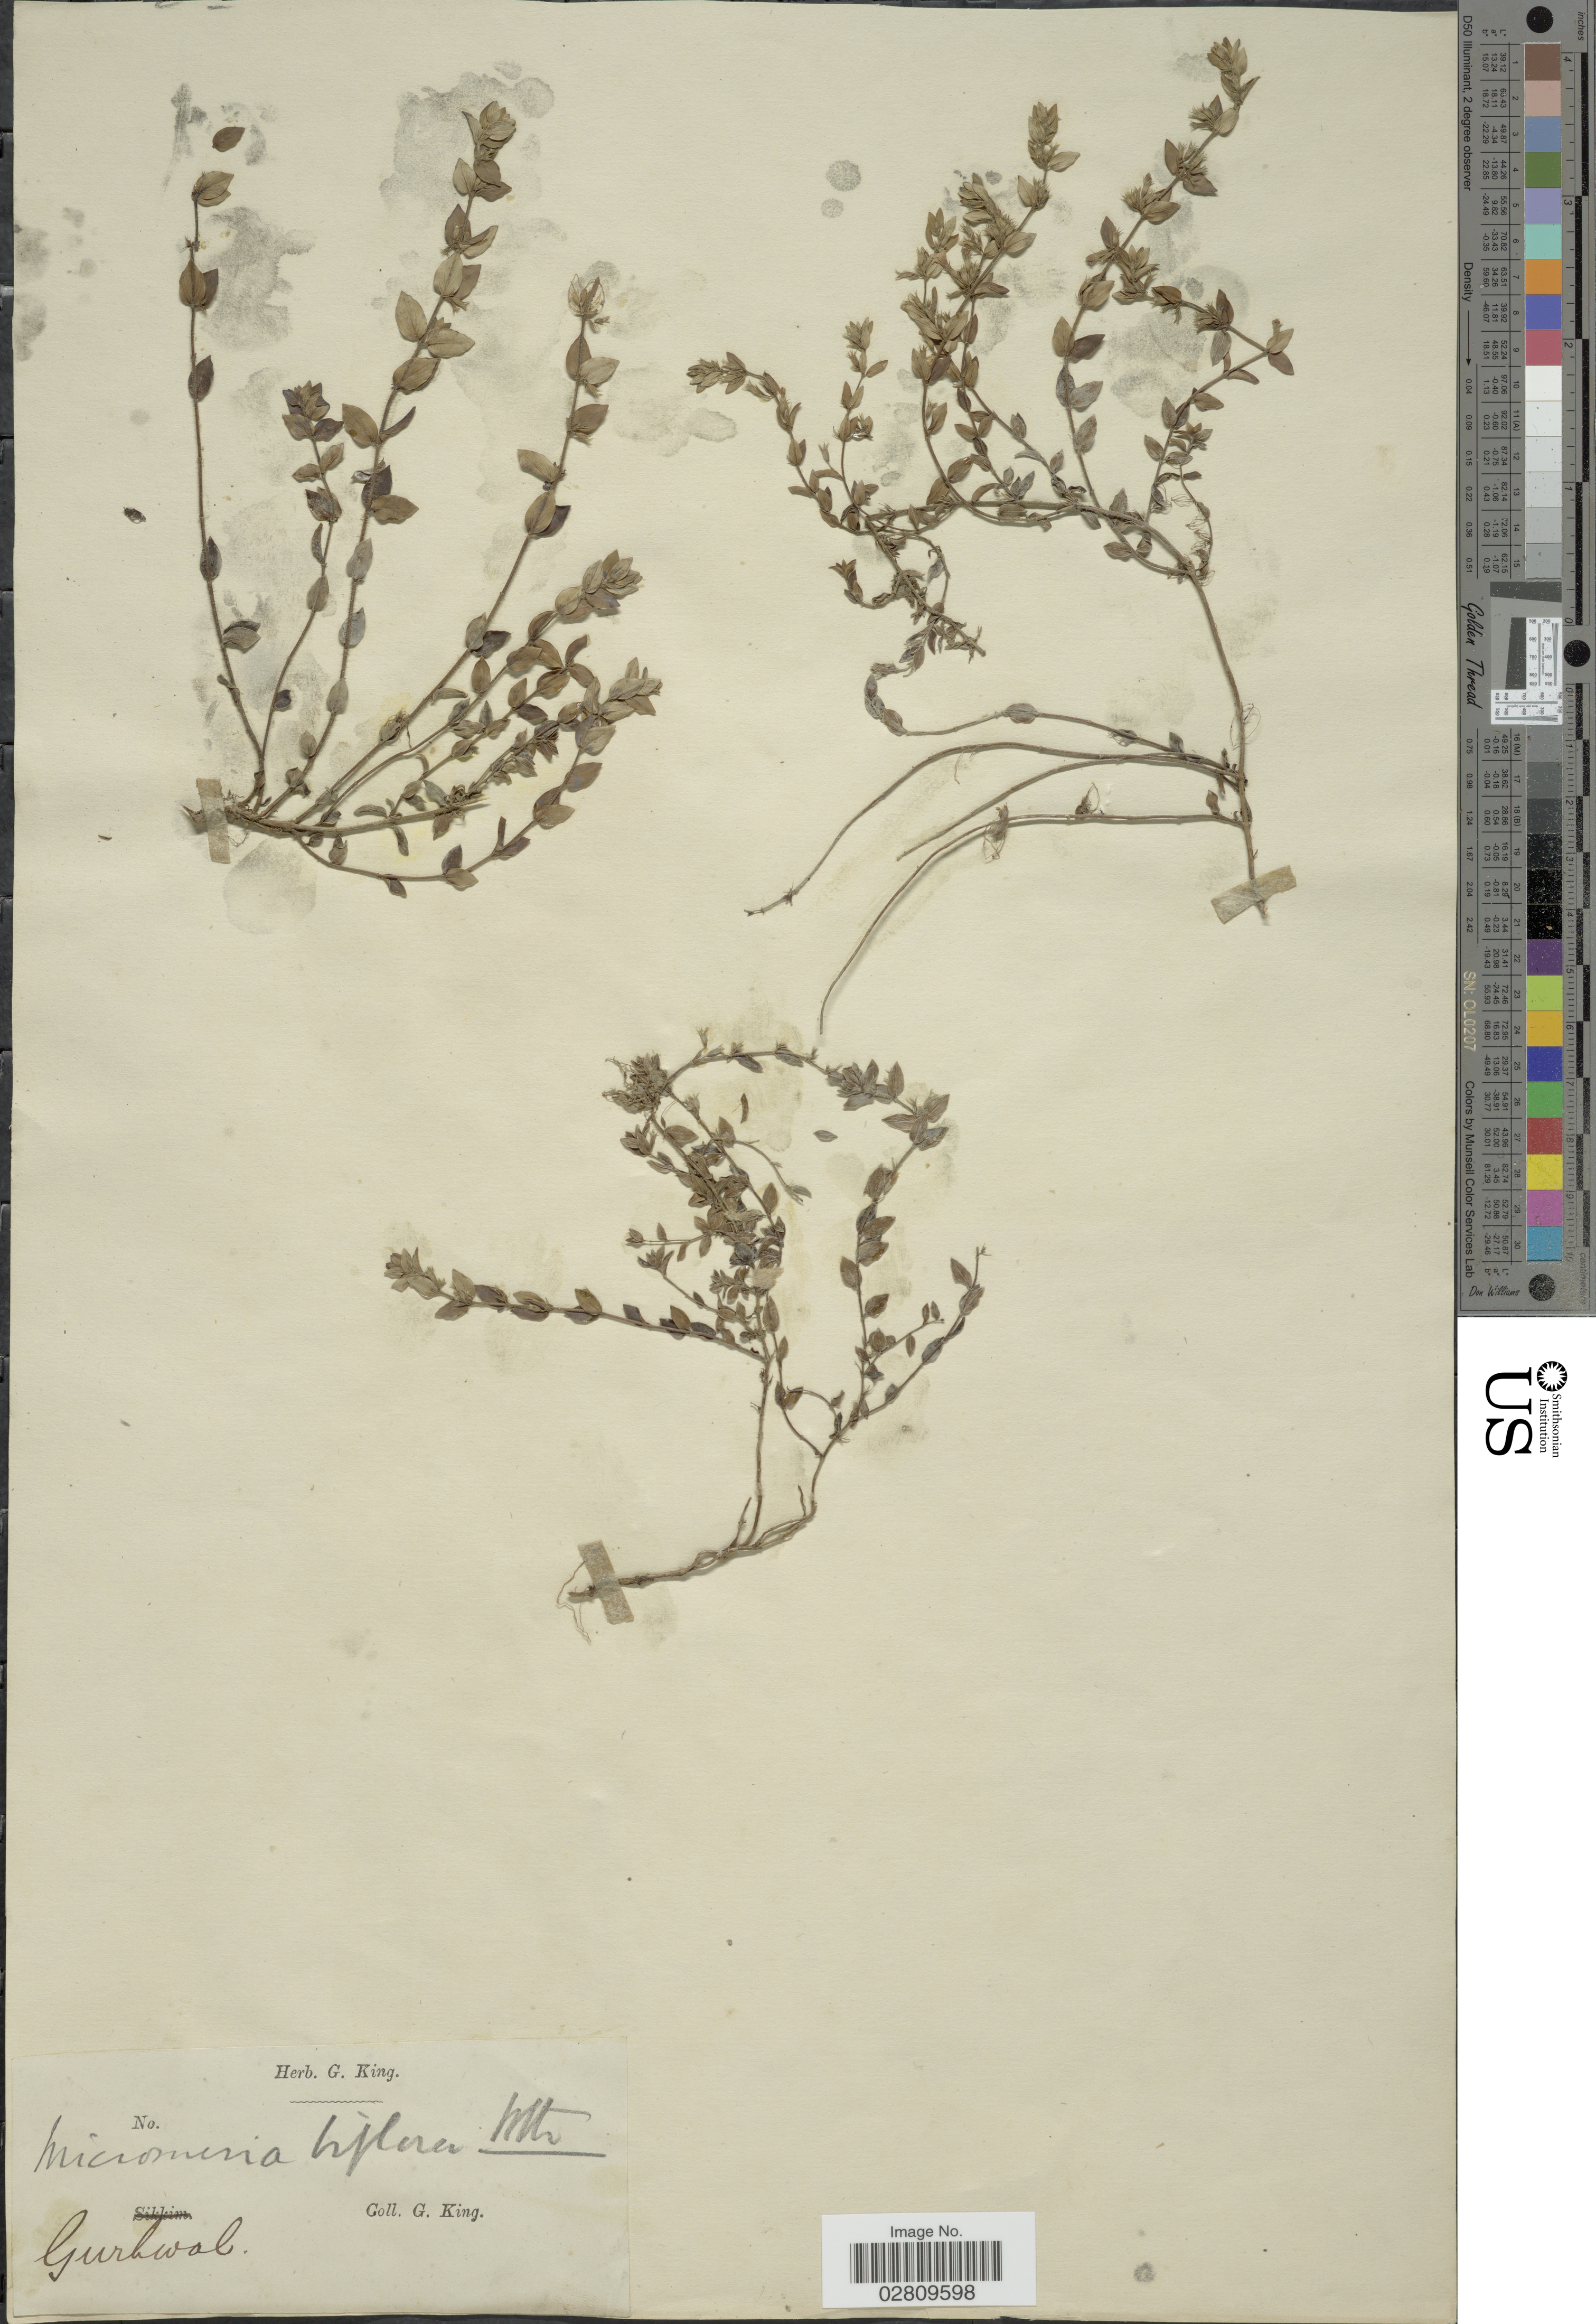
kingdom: Plantae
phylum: Tracheophyta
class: Magnoliopsida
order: Lamiales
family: Lamiaceae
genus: Micromeria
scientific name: Micromeria biflora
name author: (Buch.-Ham. ex D. Don) Benth.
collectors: G. King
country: India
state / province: Uttar Pradesh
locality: Gurhwal.